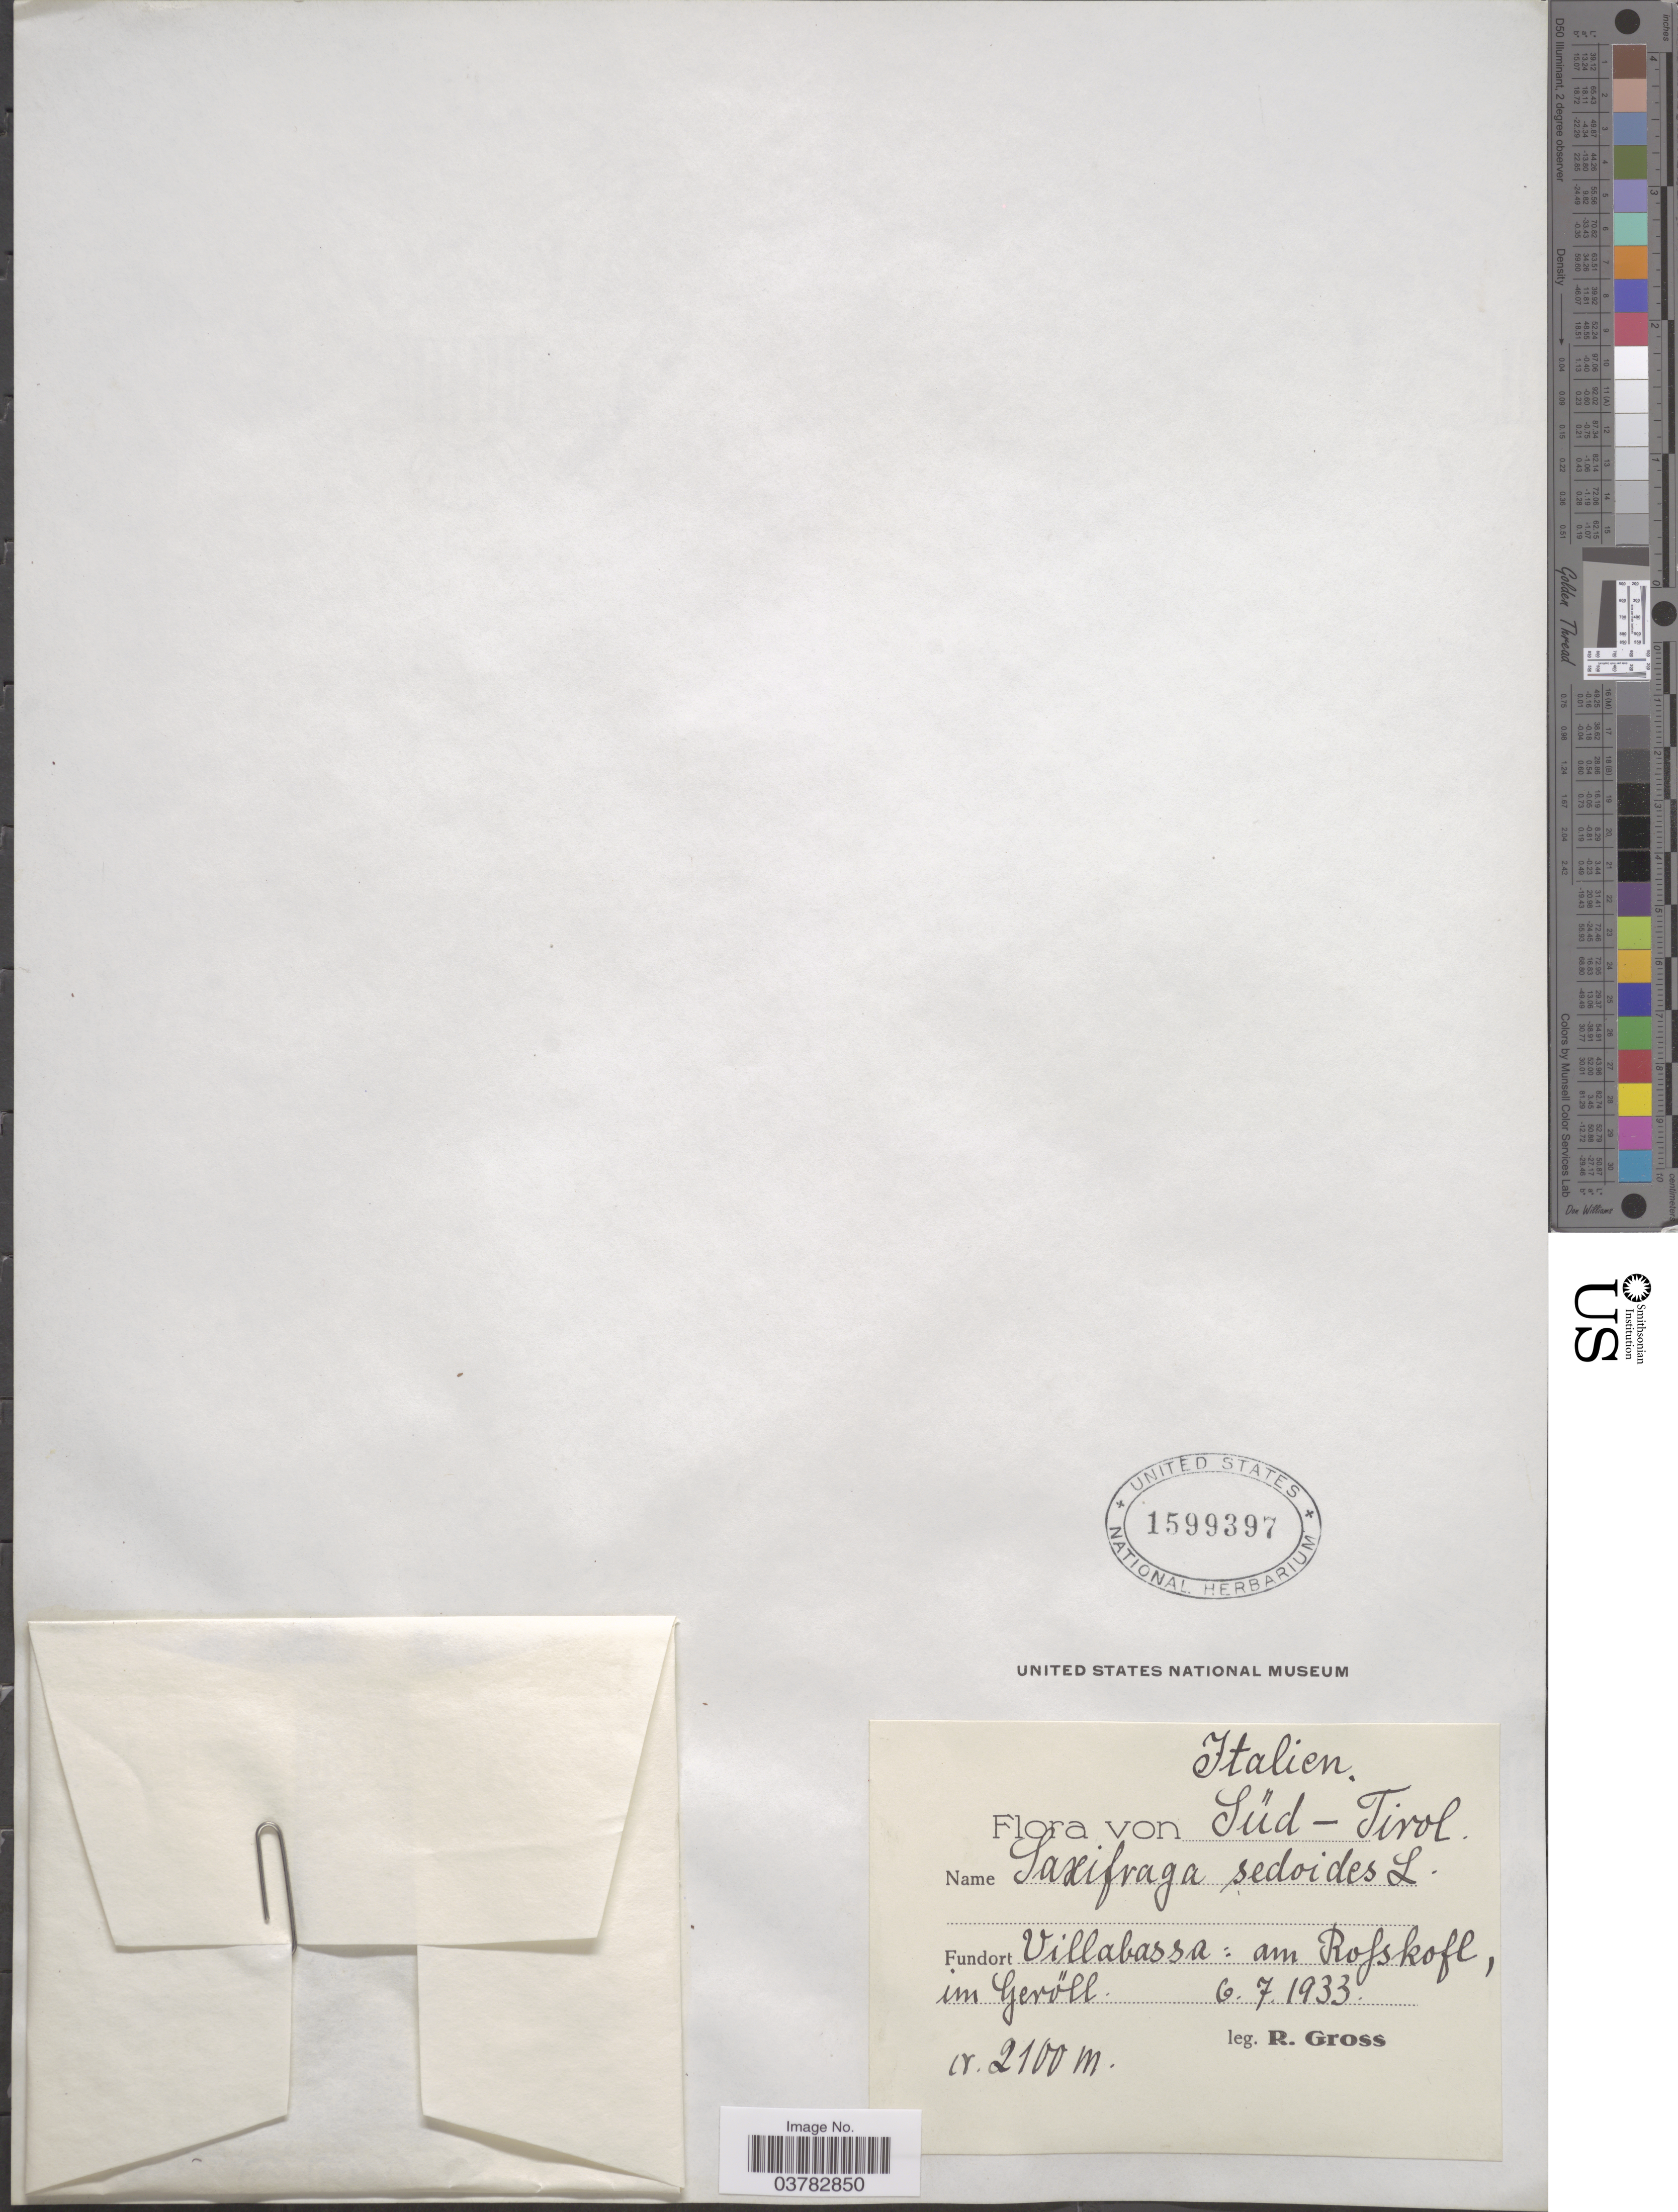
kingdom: Plantae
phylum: Tracheophyta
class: Magnoliopsida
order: Saxifragales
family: Saxifragaceae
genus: Saxifraga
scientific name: Saxifraga sedoides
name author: L.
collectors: R. Gross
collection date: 1933-07-06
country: Italy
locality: Italien. Süd-Tirol. Fundort Villabassa: am Rofskofl, im Geröll.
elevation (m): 2100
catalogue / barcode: US 1599397